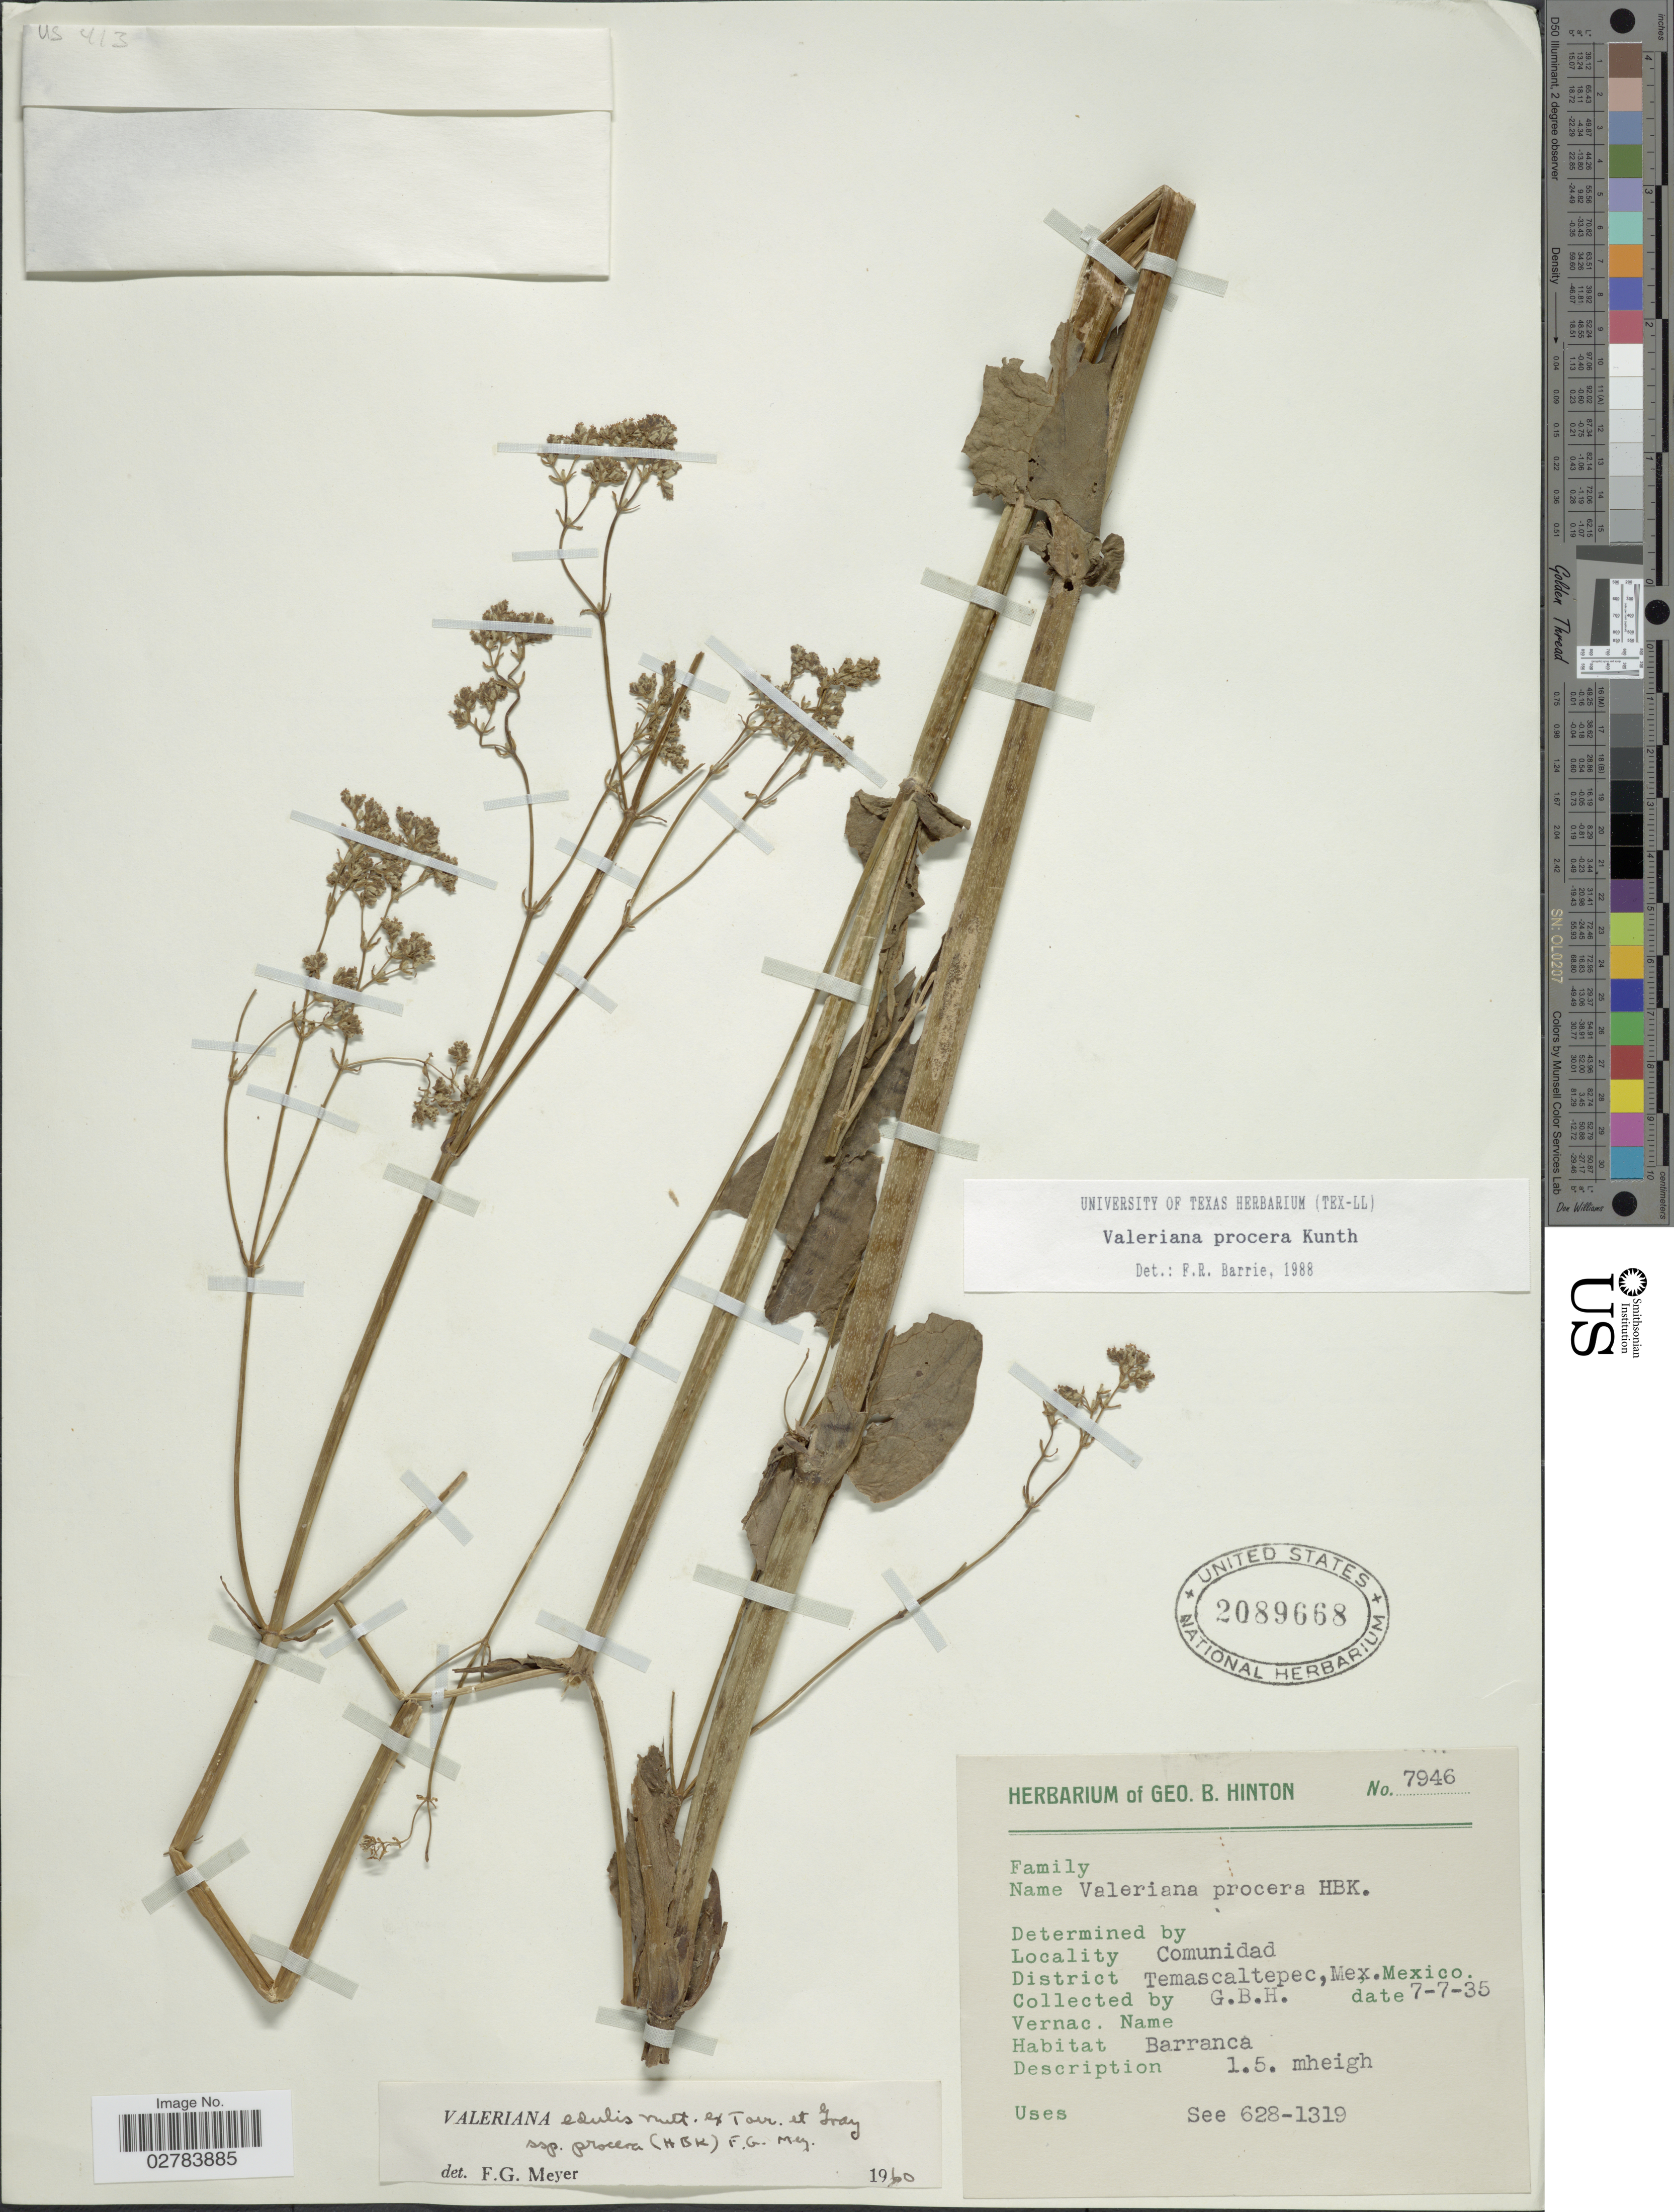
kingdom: Plantae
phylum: Tracheophyta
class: Magnoliopsida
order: Dipsacales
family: Caprifoliaceae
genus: Valeriana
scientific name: Valeriana procera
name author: Kunth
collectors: G. B. Hinton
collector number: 7946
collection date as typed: Transcribed d/m/y: 7/7/35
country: Mexico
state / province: México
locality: Comunidad, District Temascaltepec, Mex.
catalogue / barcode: US 2089668